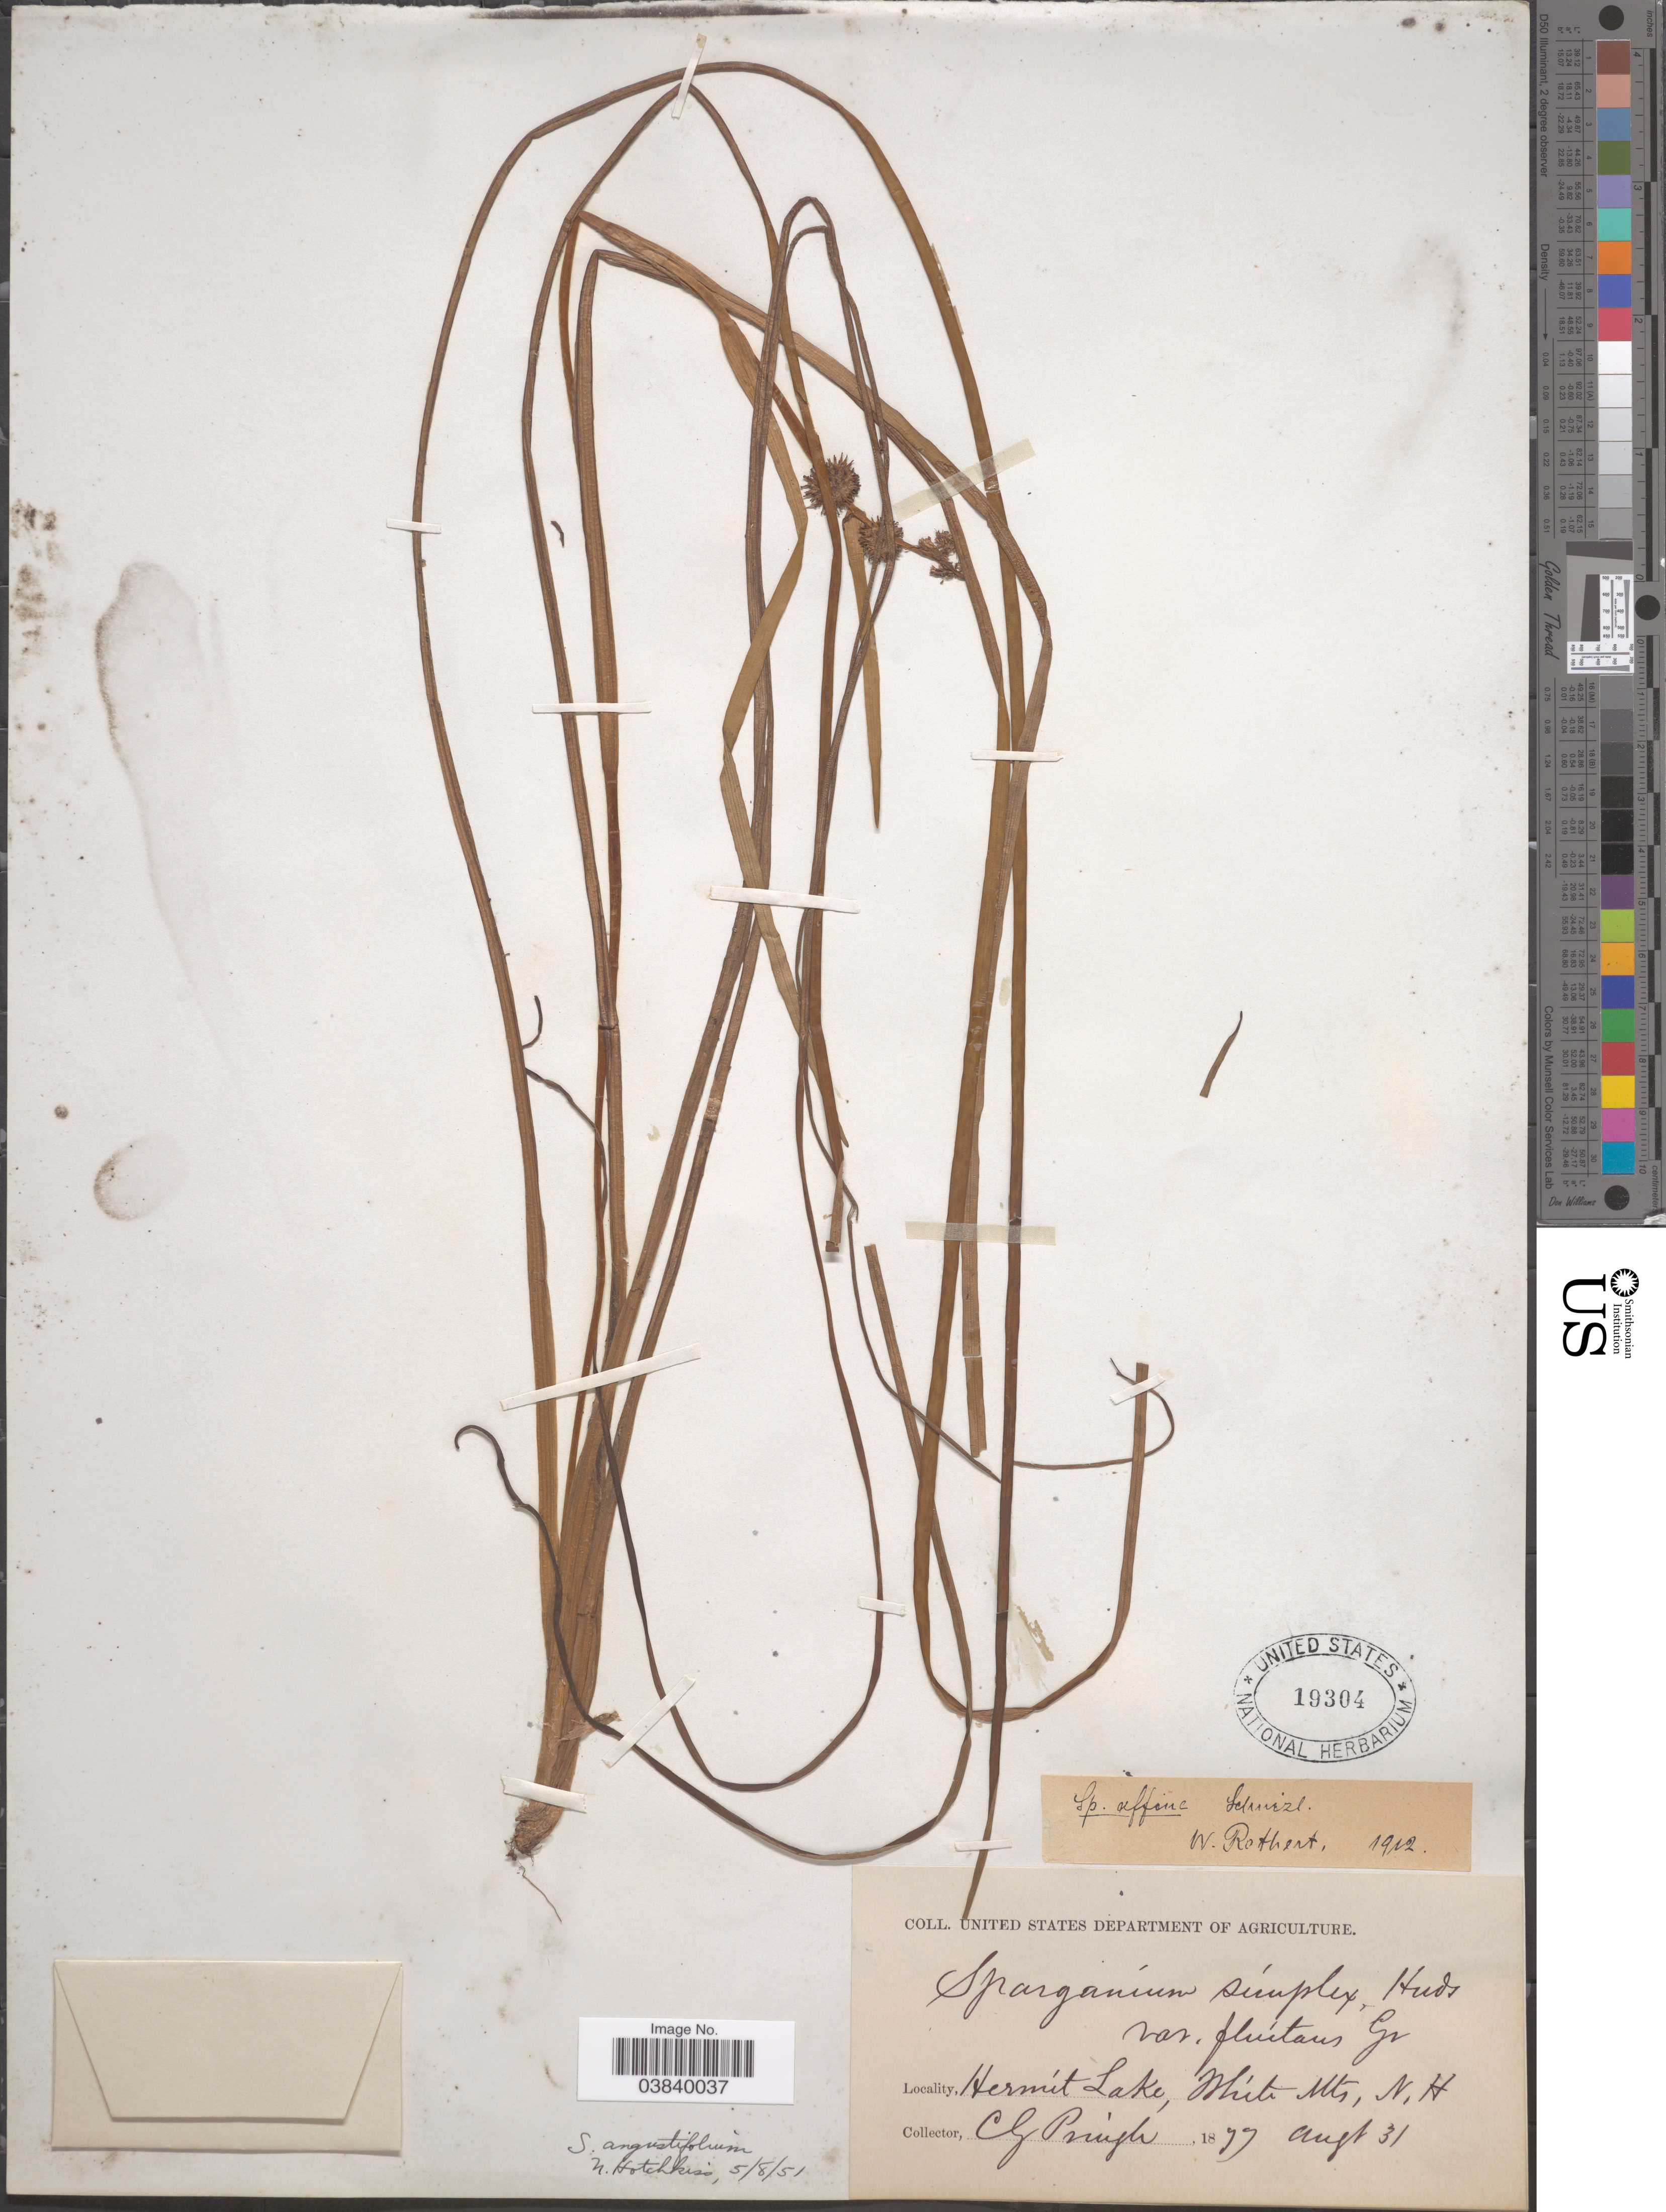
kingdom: Plantae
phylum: Tracheophyta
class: Liliopsida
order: Poales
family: Typhaceae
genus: Sparganium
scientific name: Sparganium angustifolium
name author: Michx.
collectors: C. G. Pringle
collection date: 1877-08-31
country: United States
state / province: New Hampshire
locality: Hermit Lake, White Mts.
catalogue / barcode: US 19304